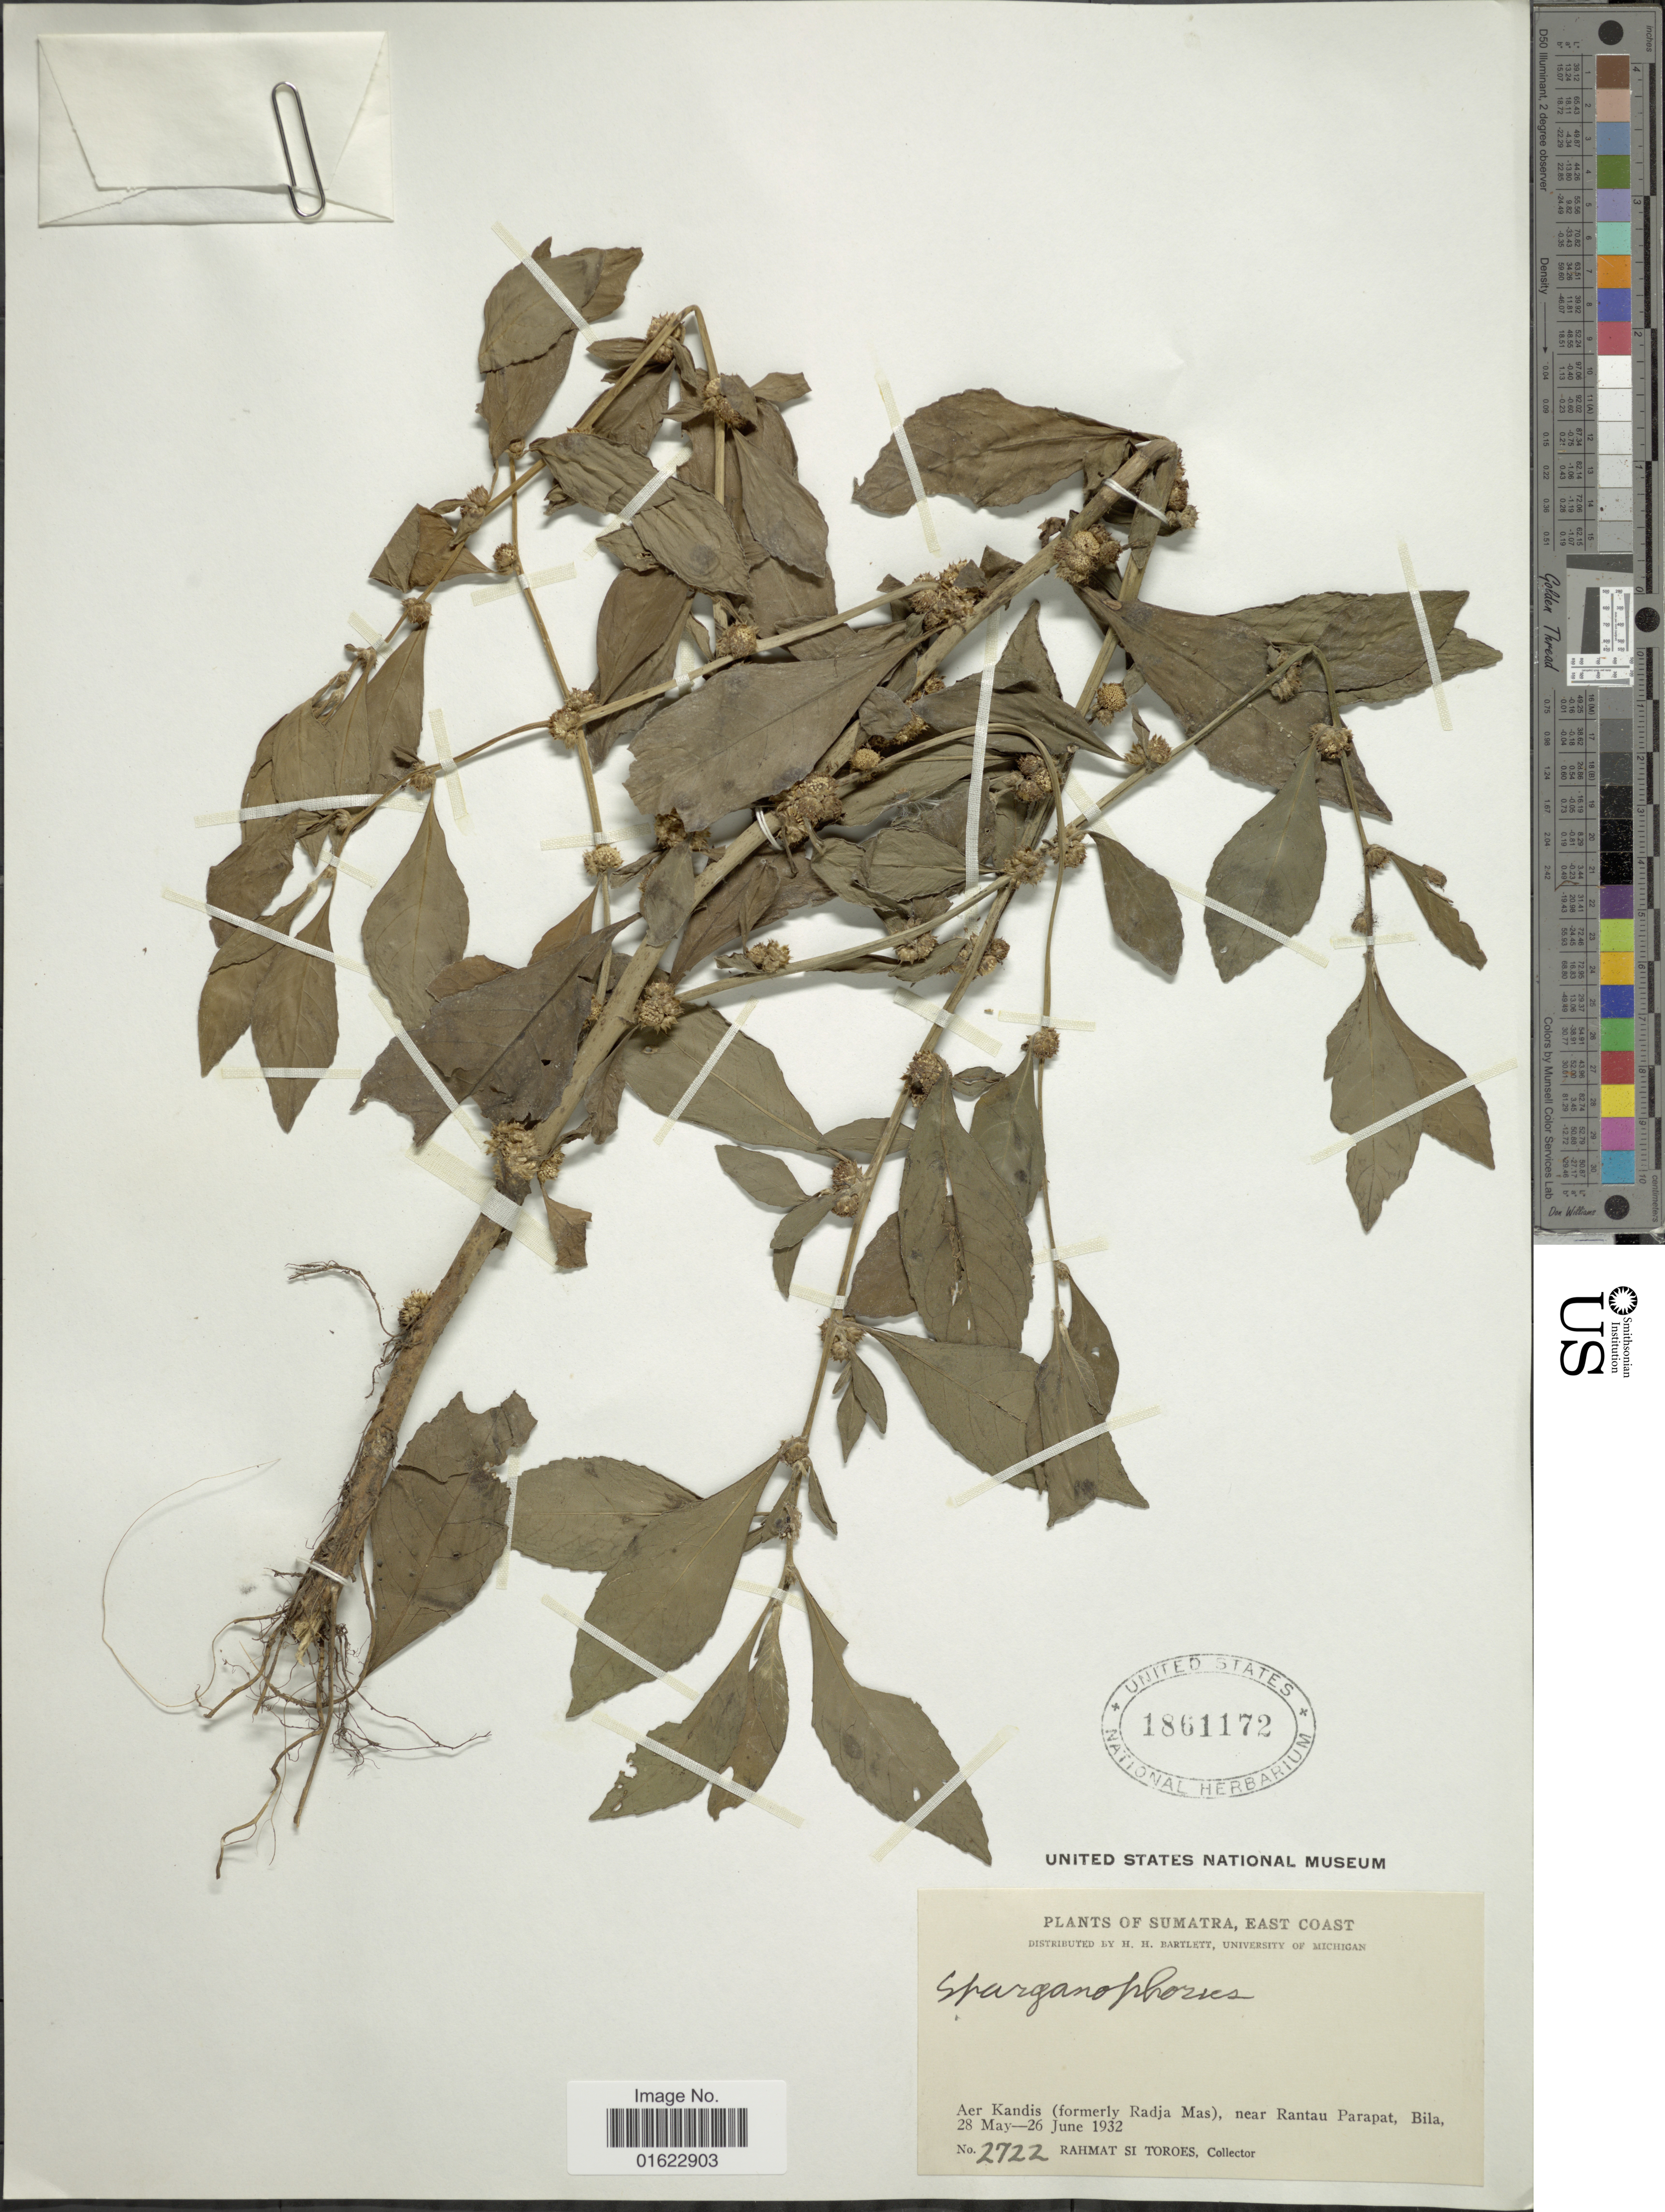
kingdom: Plantae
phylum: Tracheophyta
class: Magnoliopsida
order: Asterales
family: Asteraceae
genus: Struchium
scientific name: Struchium sparganophorum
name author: (L.) Kuntze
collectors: Rahmat Si Boeea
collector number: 2722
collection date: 1932-05-28/1932-06-26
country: Indonesia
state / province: Sumatra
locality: Sumatra, East Coast. Aer Kandis (formerly Radja Mas), near Rantau Parapat, Bila.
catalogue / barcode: US 1861172